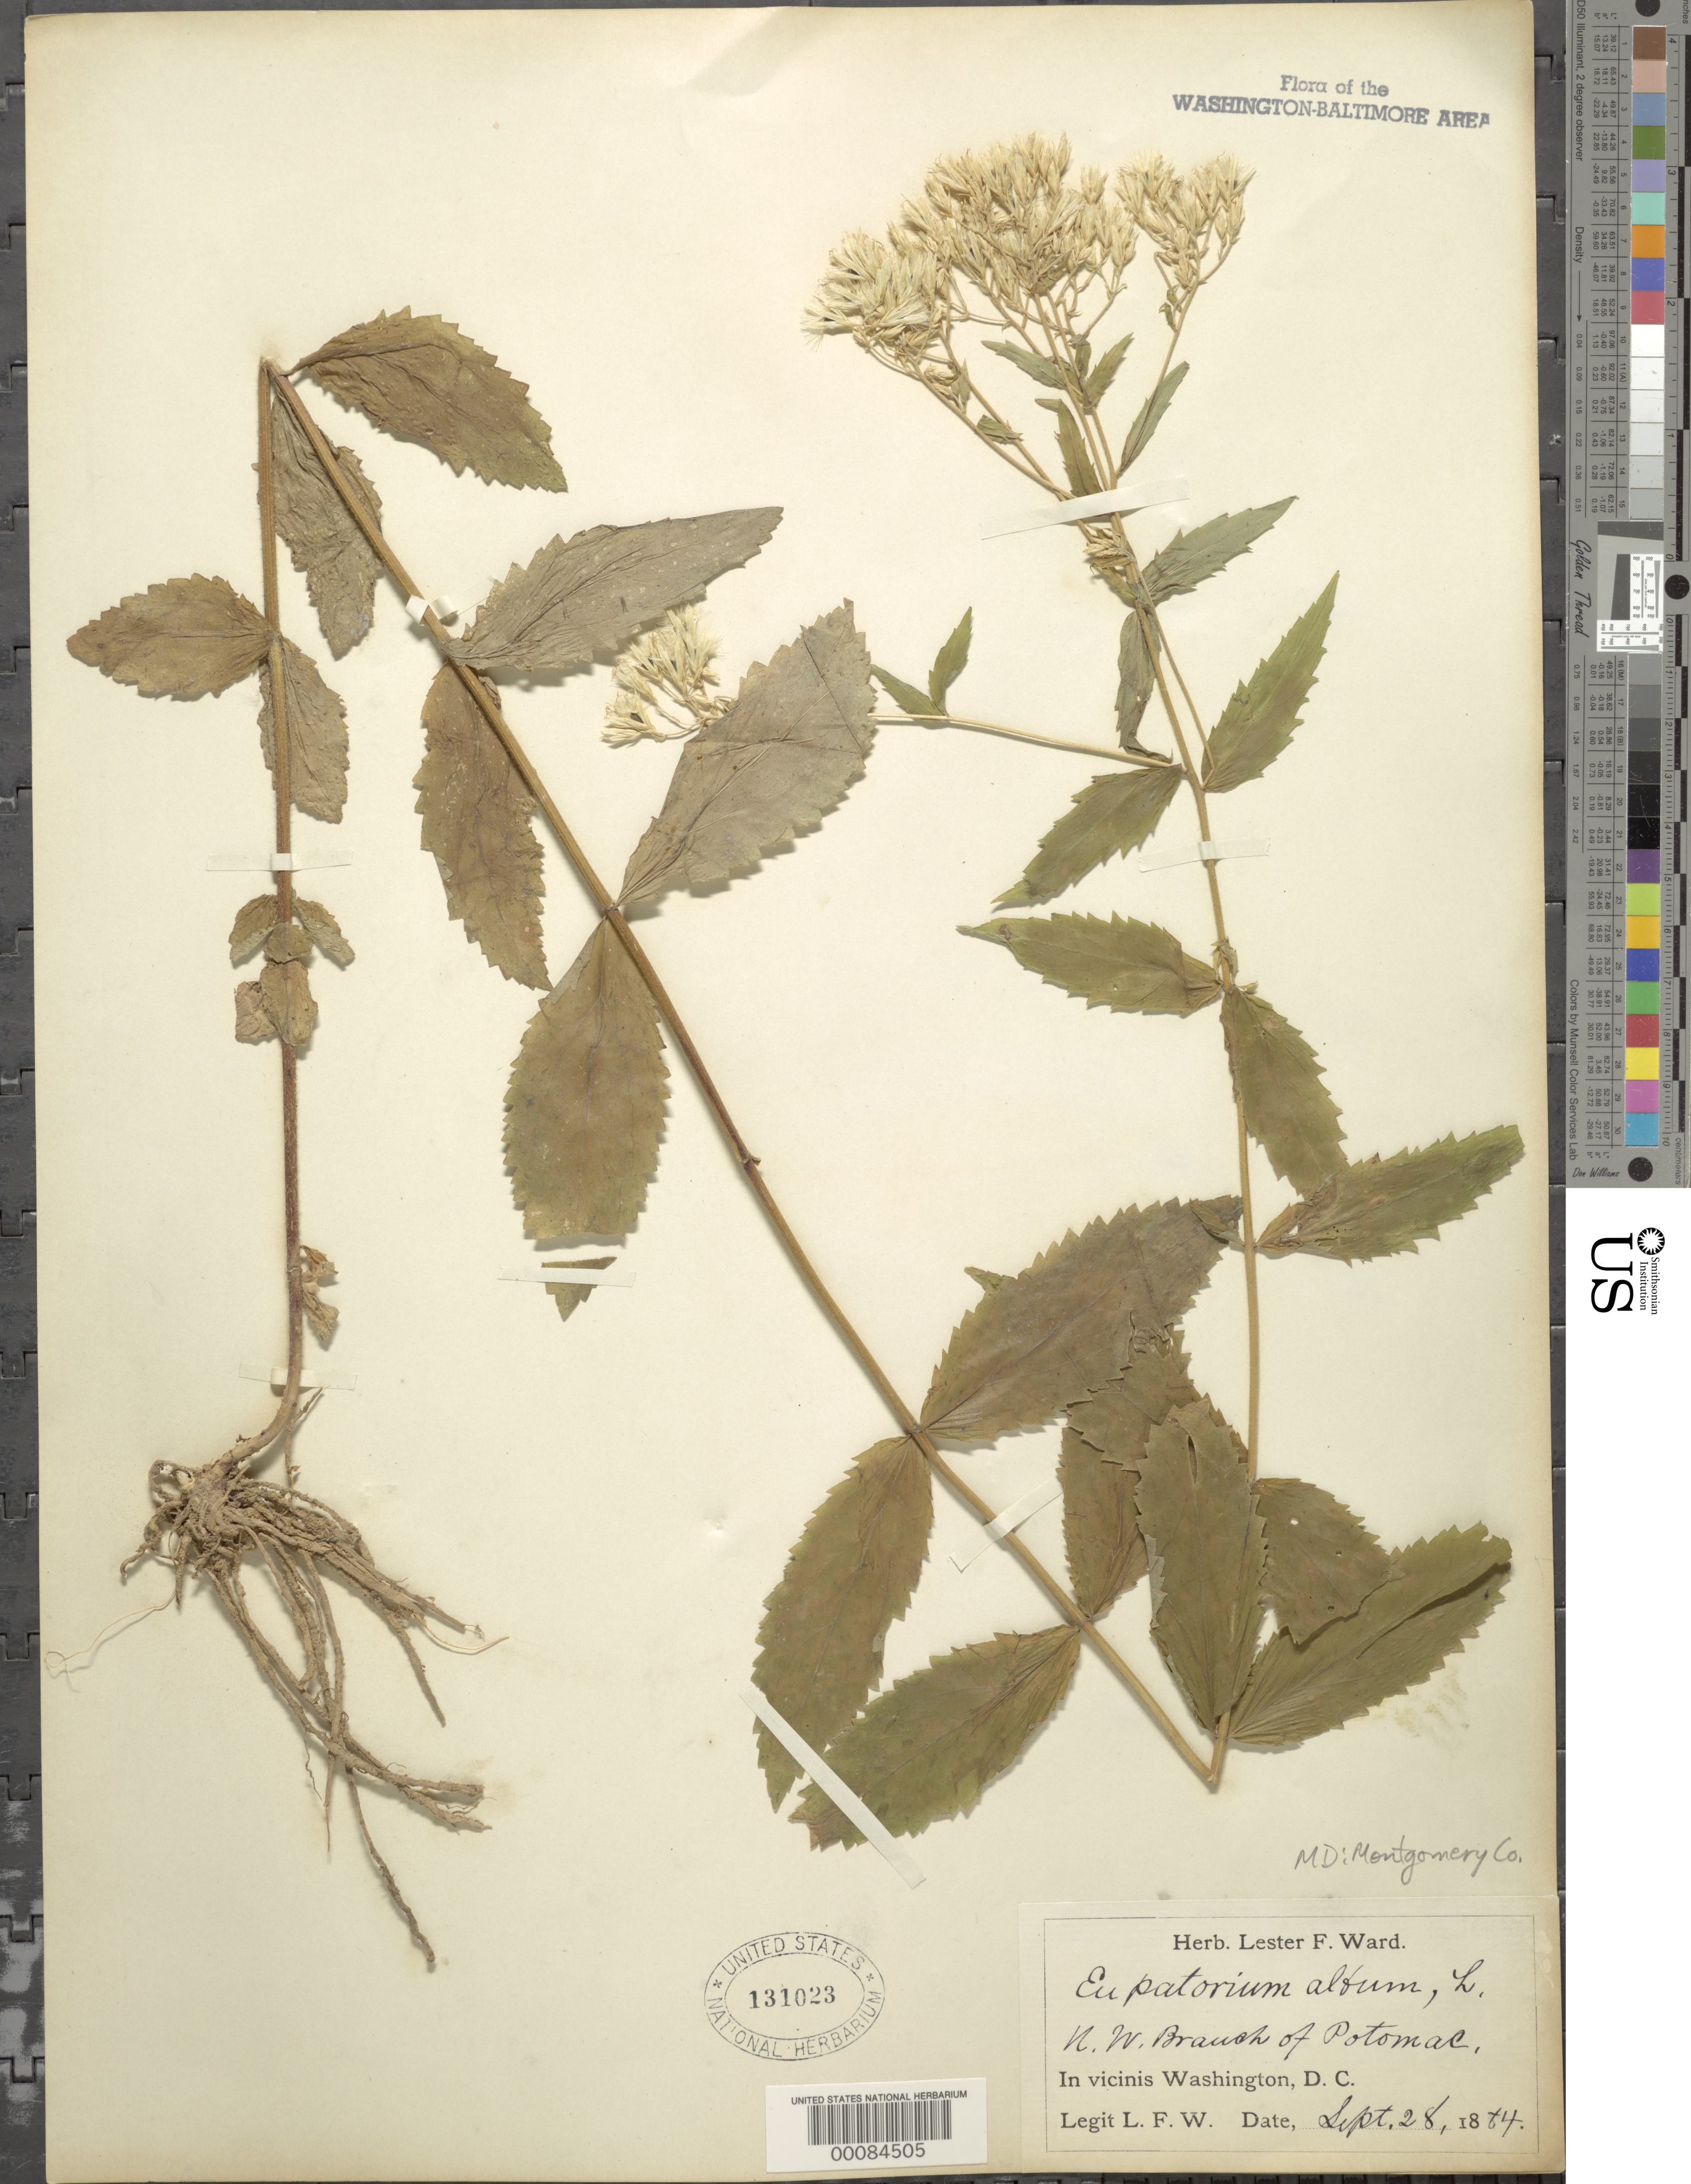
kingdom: Plantae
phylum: Tracheophyta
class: Magnoliopsida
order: Asterales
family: Asteraceae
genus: Eupatorium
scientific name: Eupatorium album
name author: L.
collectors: L. F. Ward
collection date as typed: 28 Sep 1884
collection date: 1884-09-28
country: United States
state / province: District of Columbia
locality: NW Branch of Potomac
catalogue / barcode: US 131023